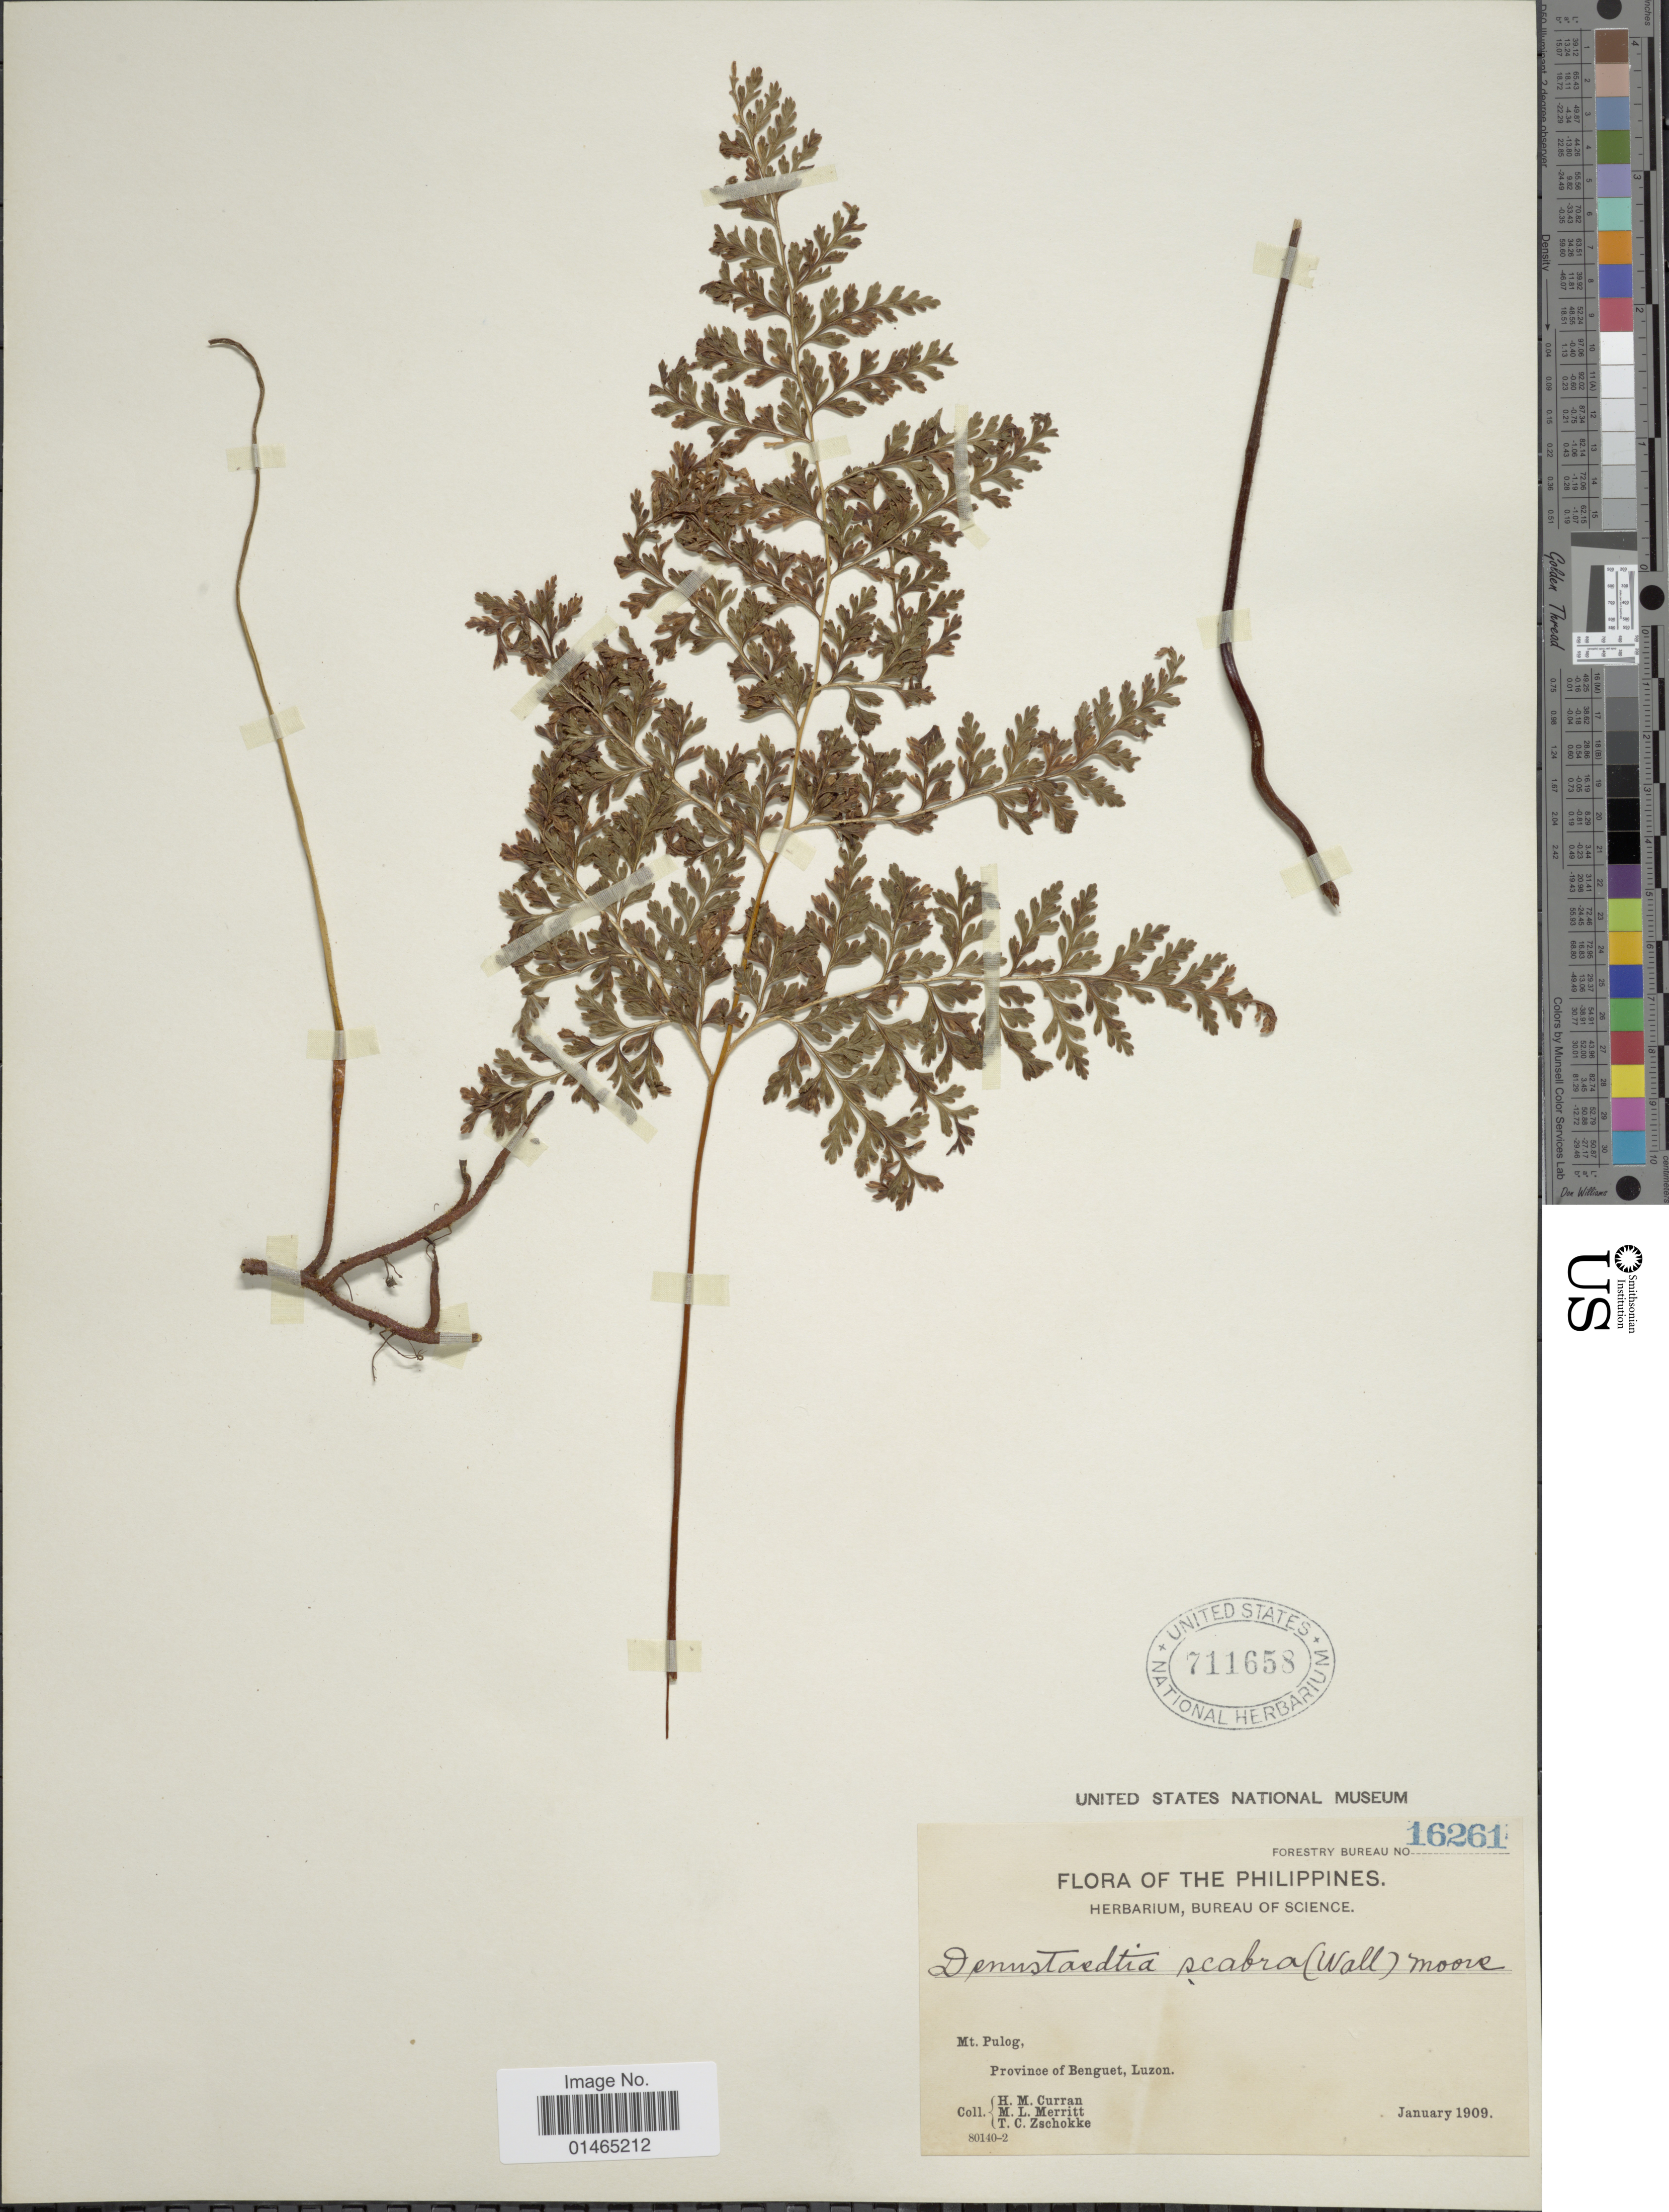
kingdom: Plantae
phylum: Tracheophyta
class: Polypodiopsida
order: Polypodiales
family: Dennstaedtiaceae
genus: Dennstaedtia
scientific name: Dennstaedtia scabra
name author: (Wall. ex Hook.) T. Moore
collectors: H. M. Curran, M. L. Merritt & T. C. Zschokke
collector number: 16261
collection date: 1909-01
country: Philippines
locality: Mt. Pulog, Province of Benguet, Luzon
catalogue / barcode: US 711658